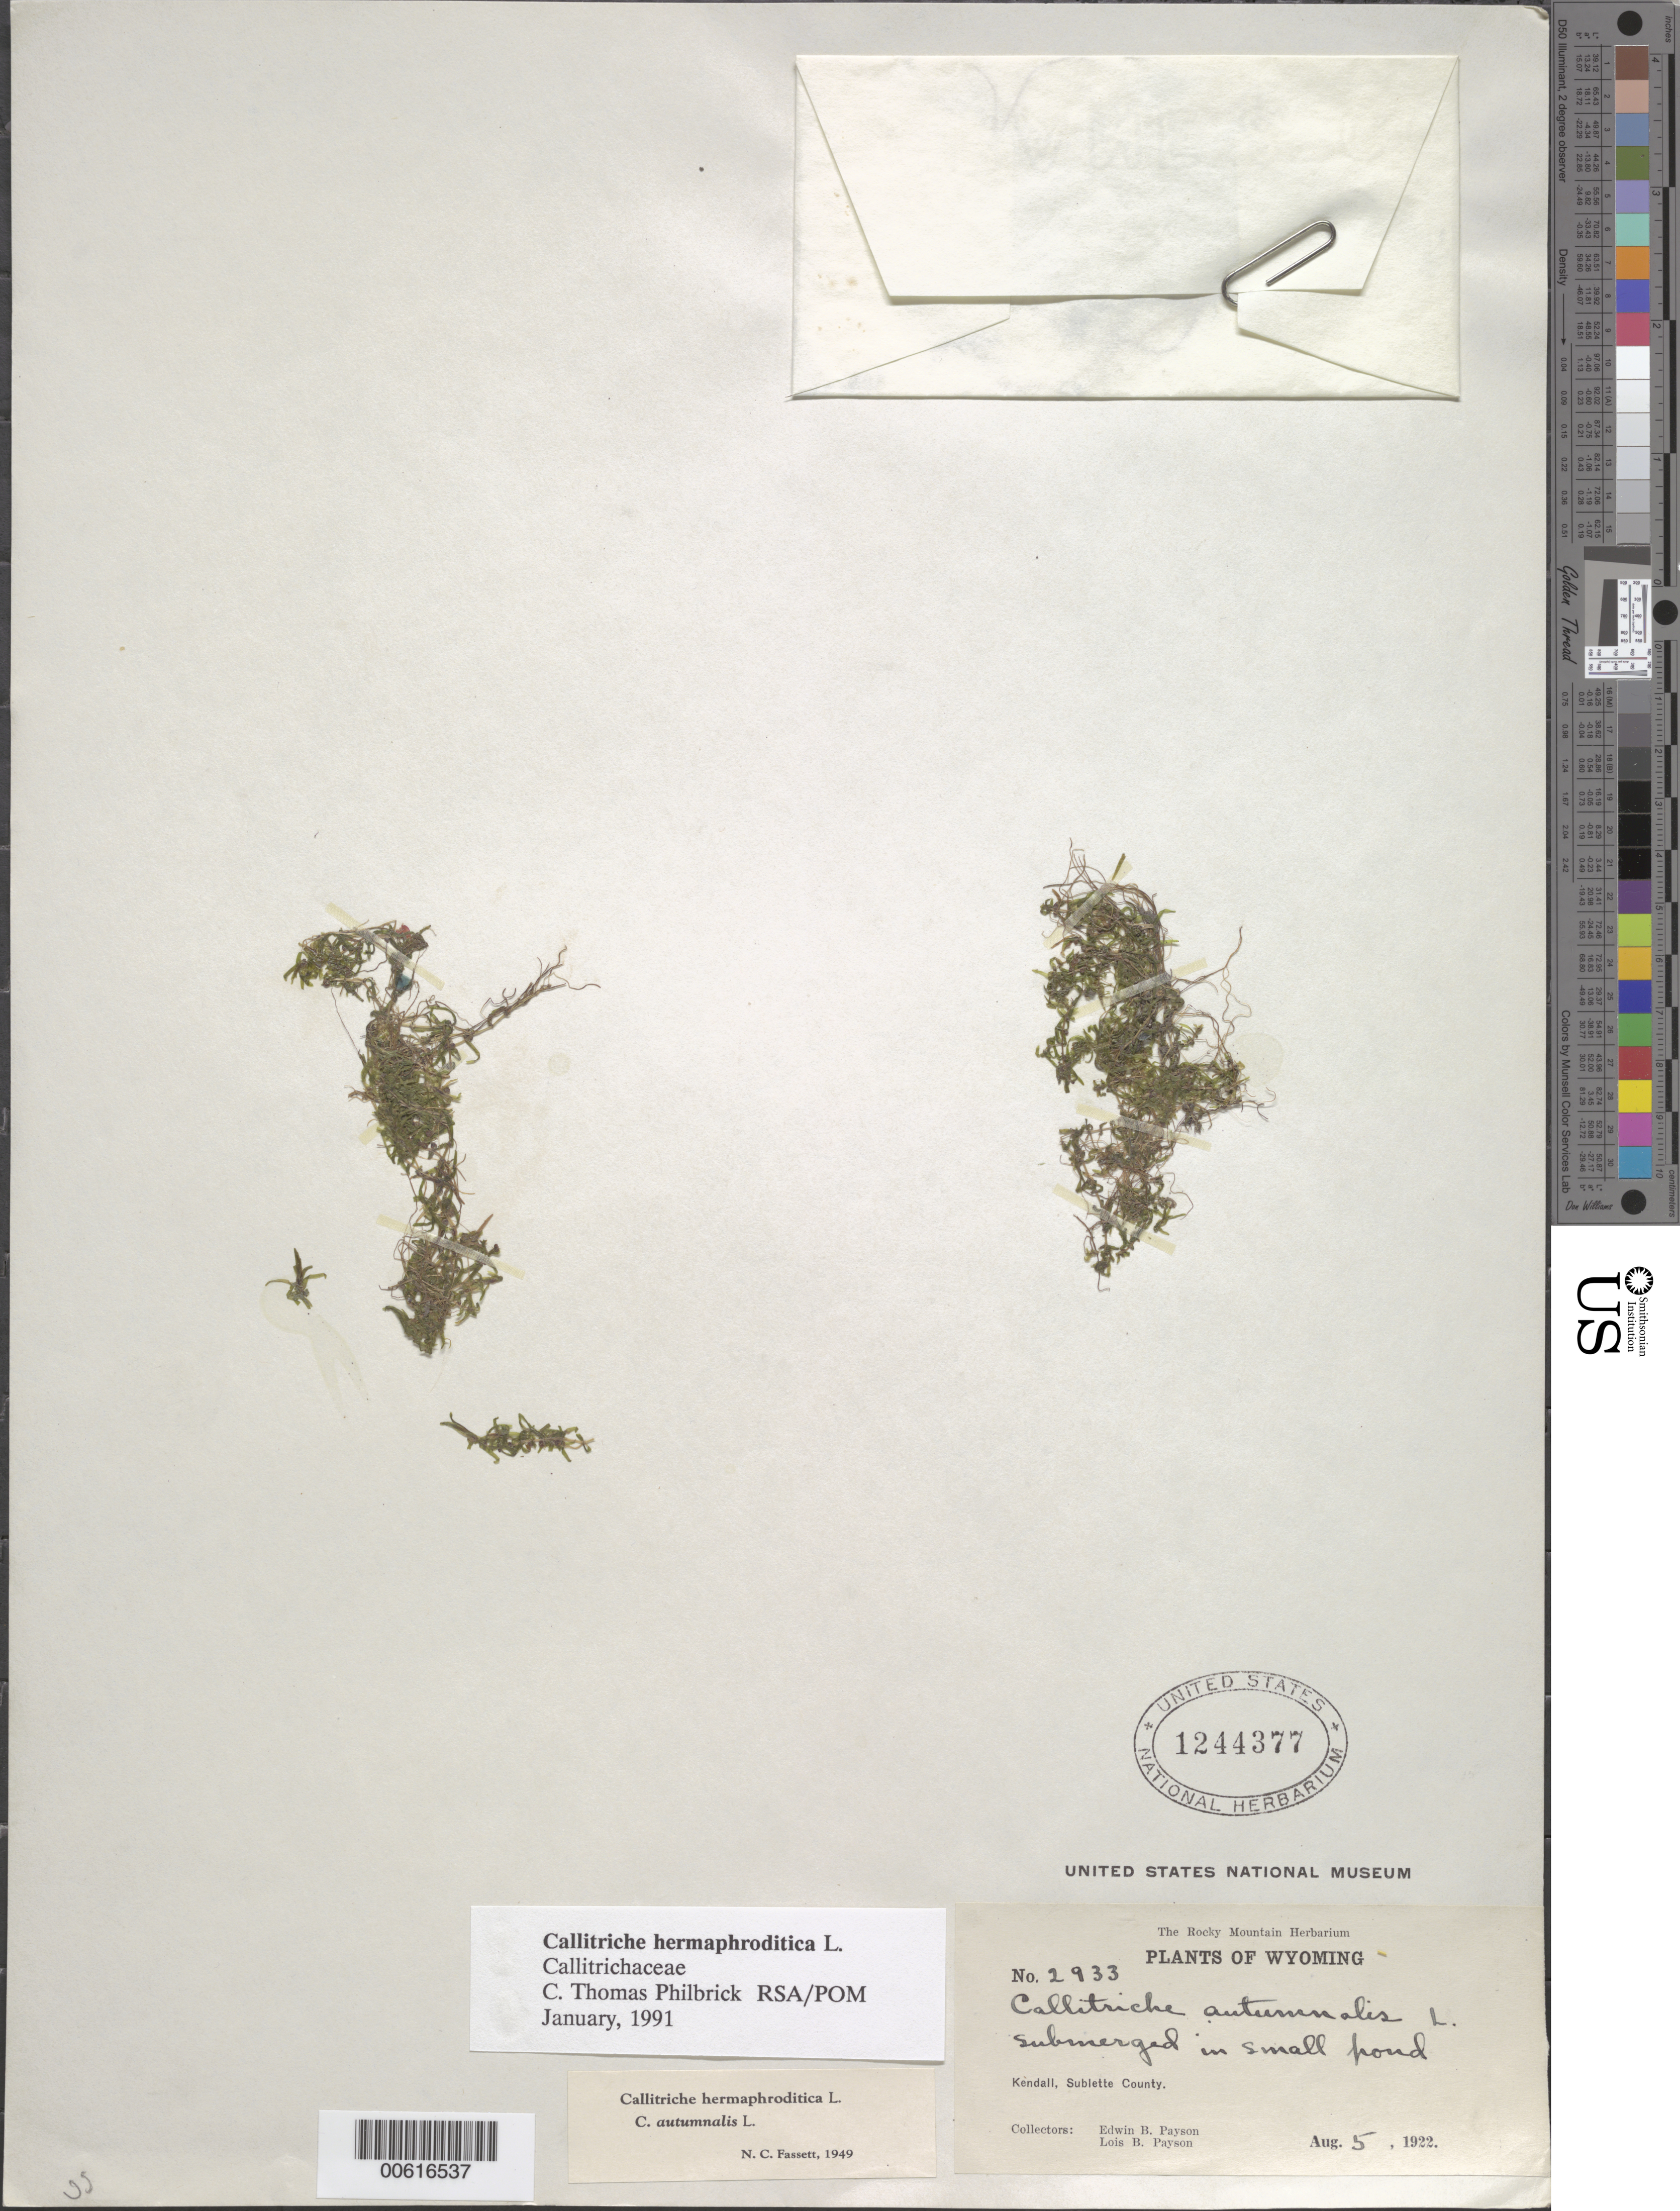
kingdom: Plantae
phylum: Tracheophyta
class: Magnoliopsida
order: Lamiales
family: Plantaginaceae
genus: Callitriche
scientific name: Callitriche hermaphroditica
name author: L.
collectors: E. B. Payson & L. Payson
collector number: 2933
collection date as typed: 05 Aug 1922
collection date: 1922-08-05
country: United States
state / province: Wyoming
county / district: Sublette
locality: Kendall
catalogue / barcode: US 1244377